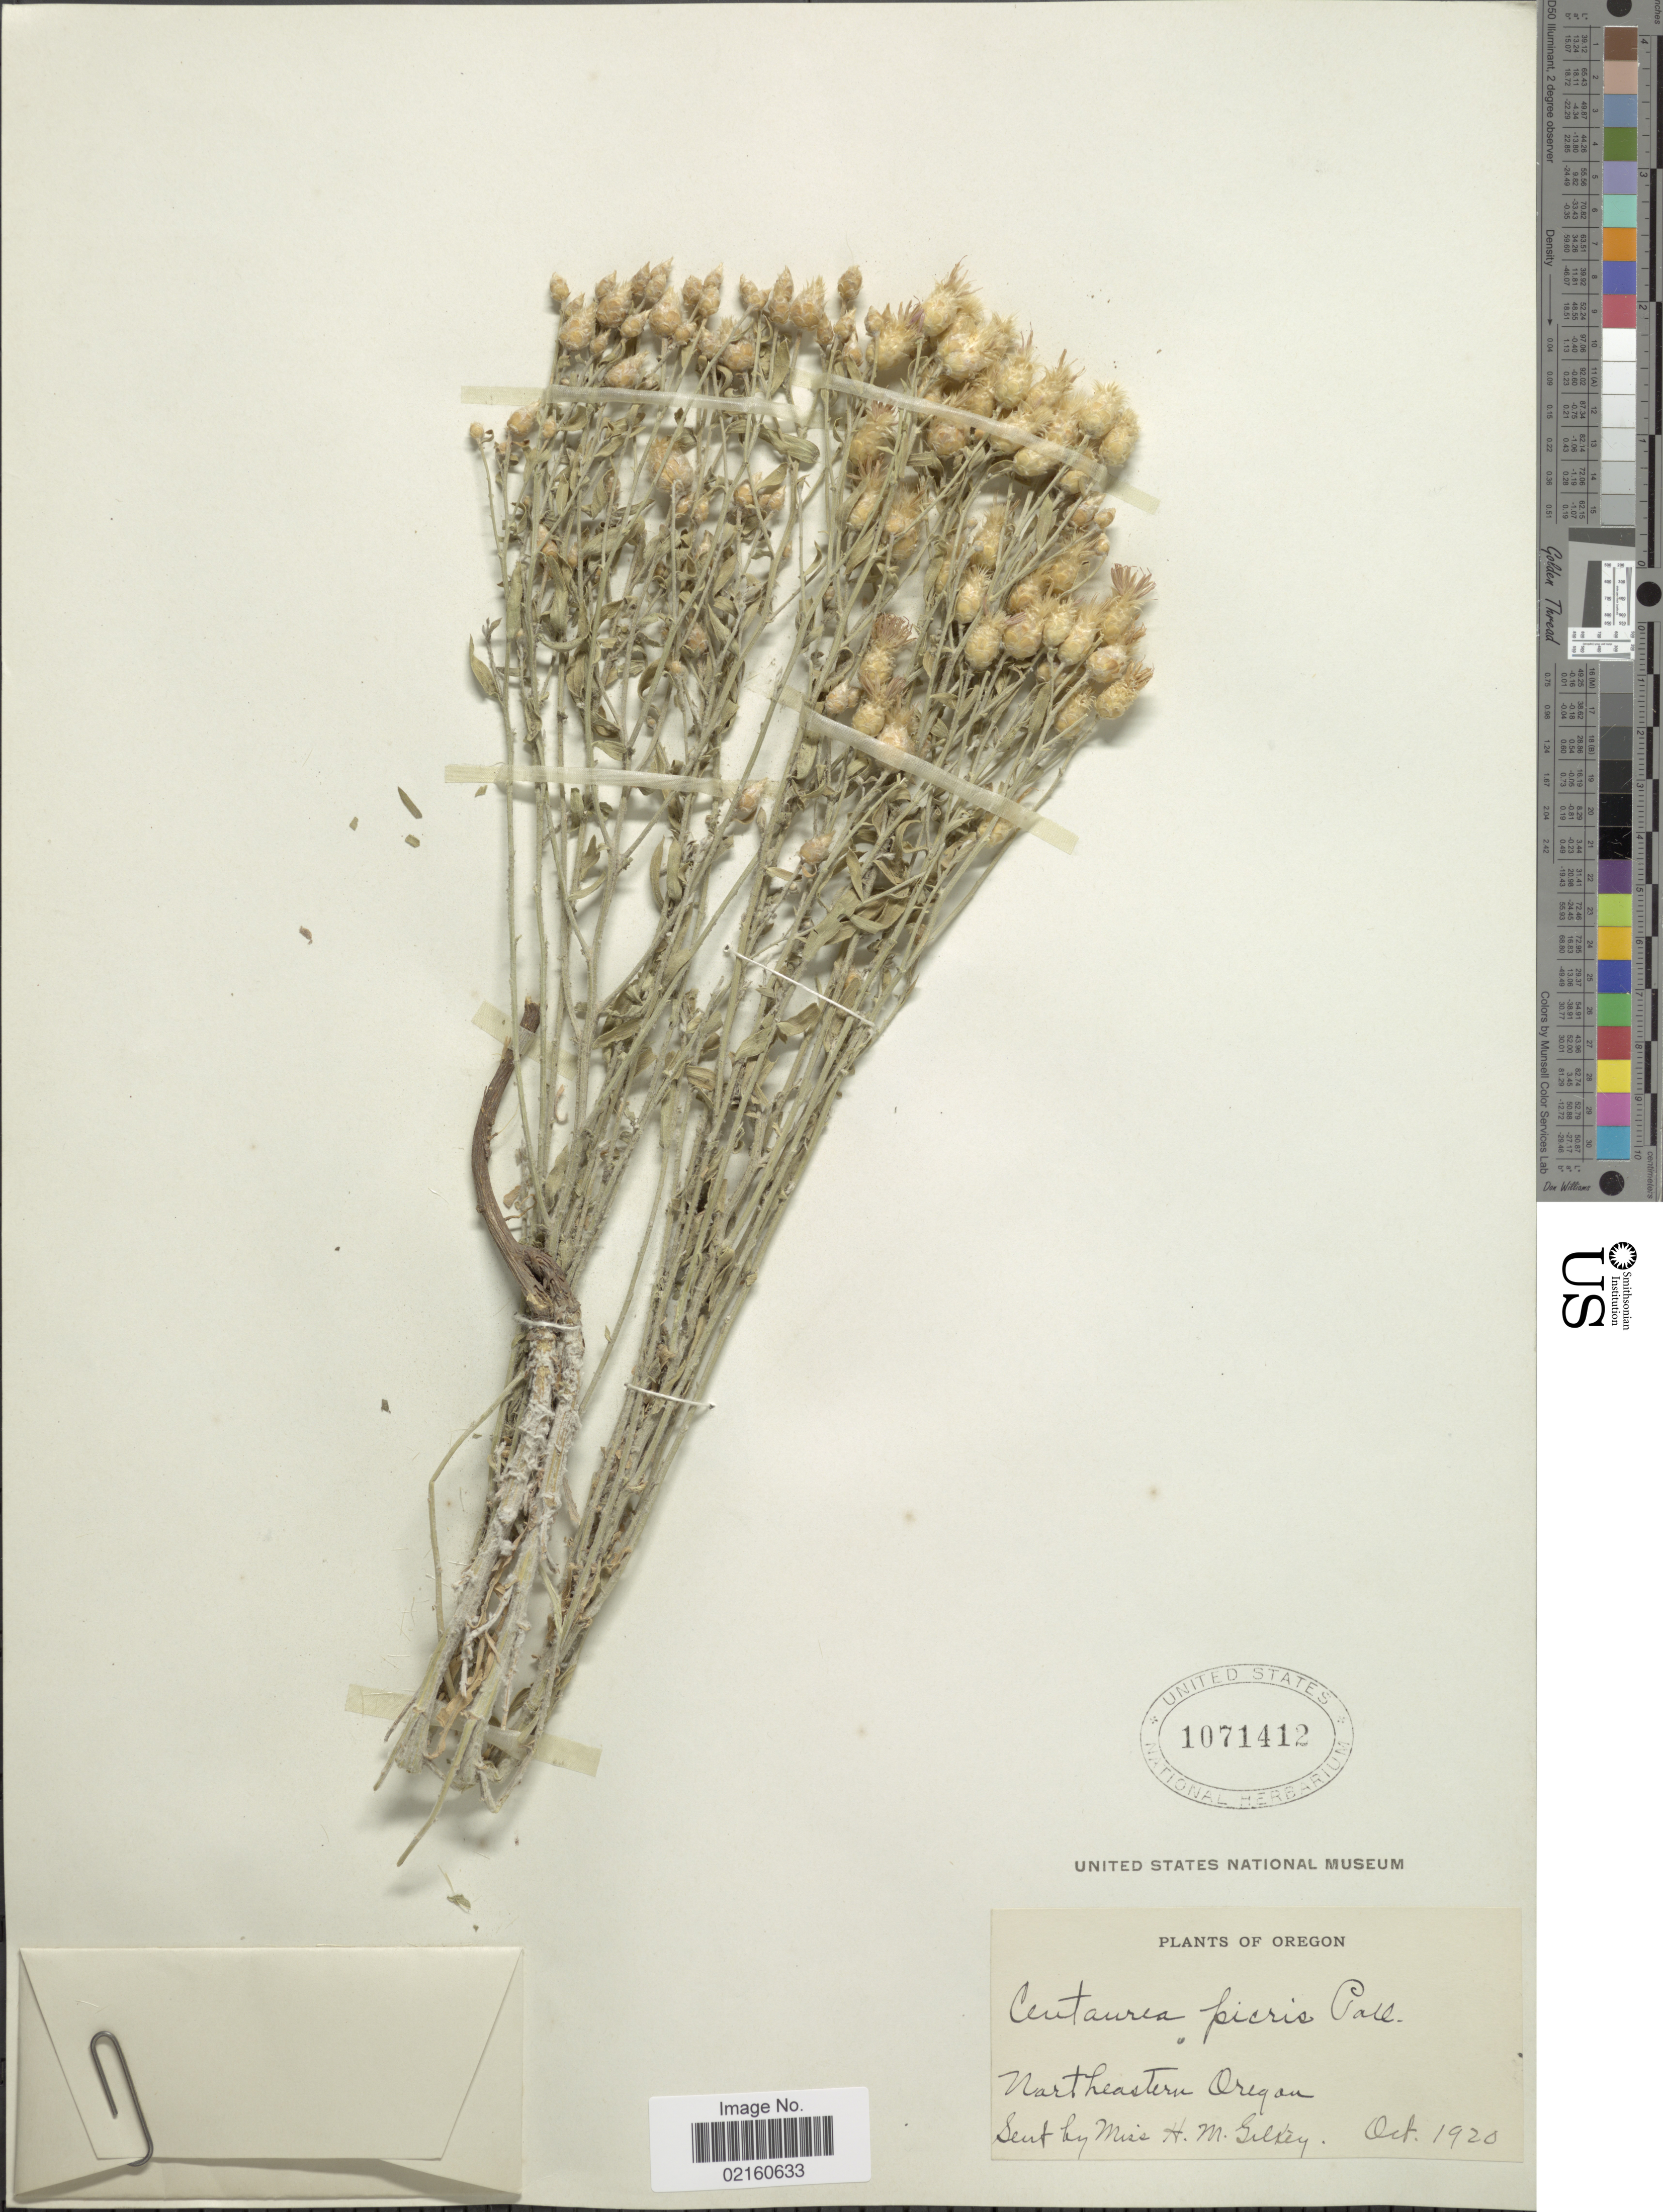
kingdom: Plantae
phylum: Tracheophyta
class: Magnoliopsida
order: Asterales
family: Asteraceae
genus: Rhaponticum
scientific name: Rhaponticum repens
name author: (L.) Hidalgo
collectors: H. Gilkey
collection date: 1920-10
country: United States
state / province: Oregon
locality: Northeastern Oregon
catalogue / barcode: US 1071412